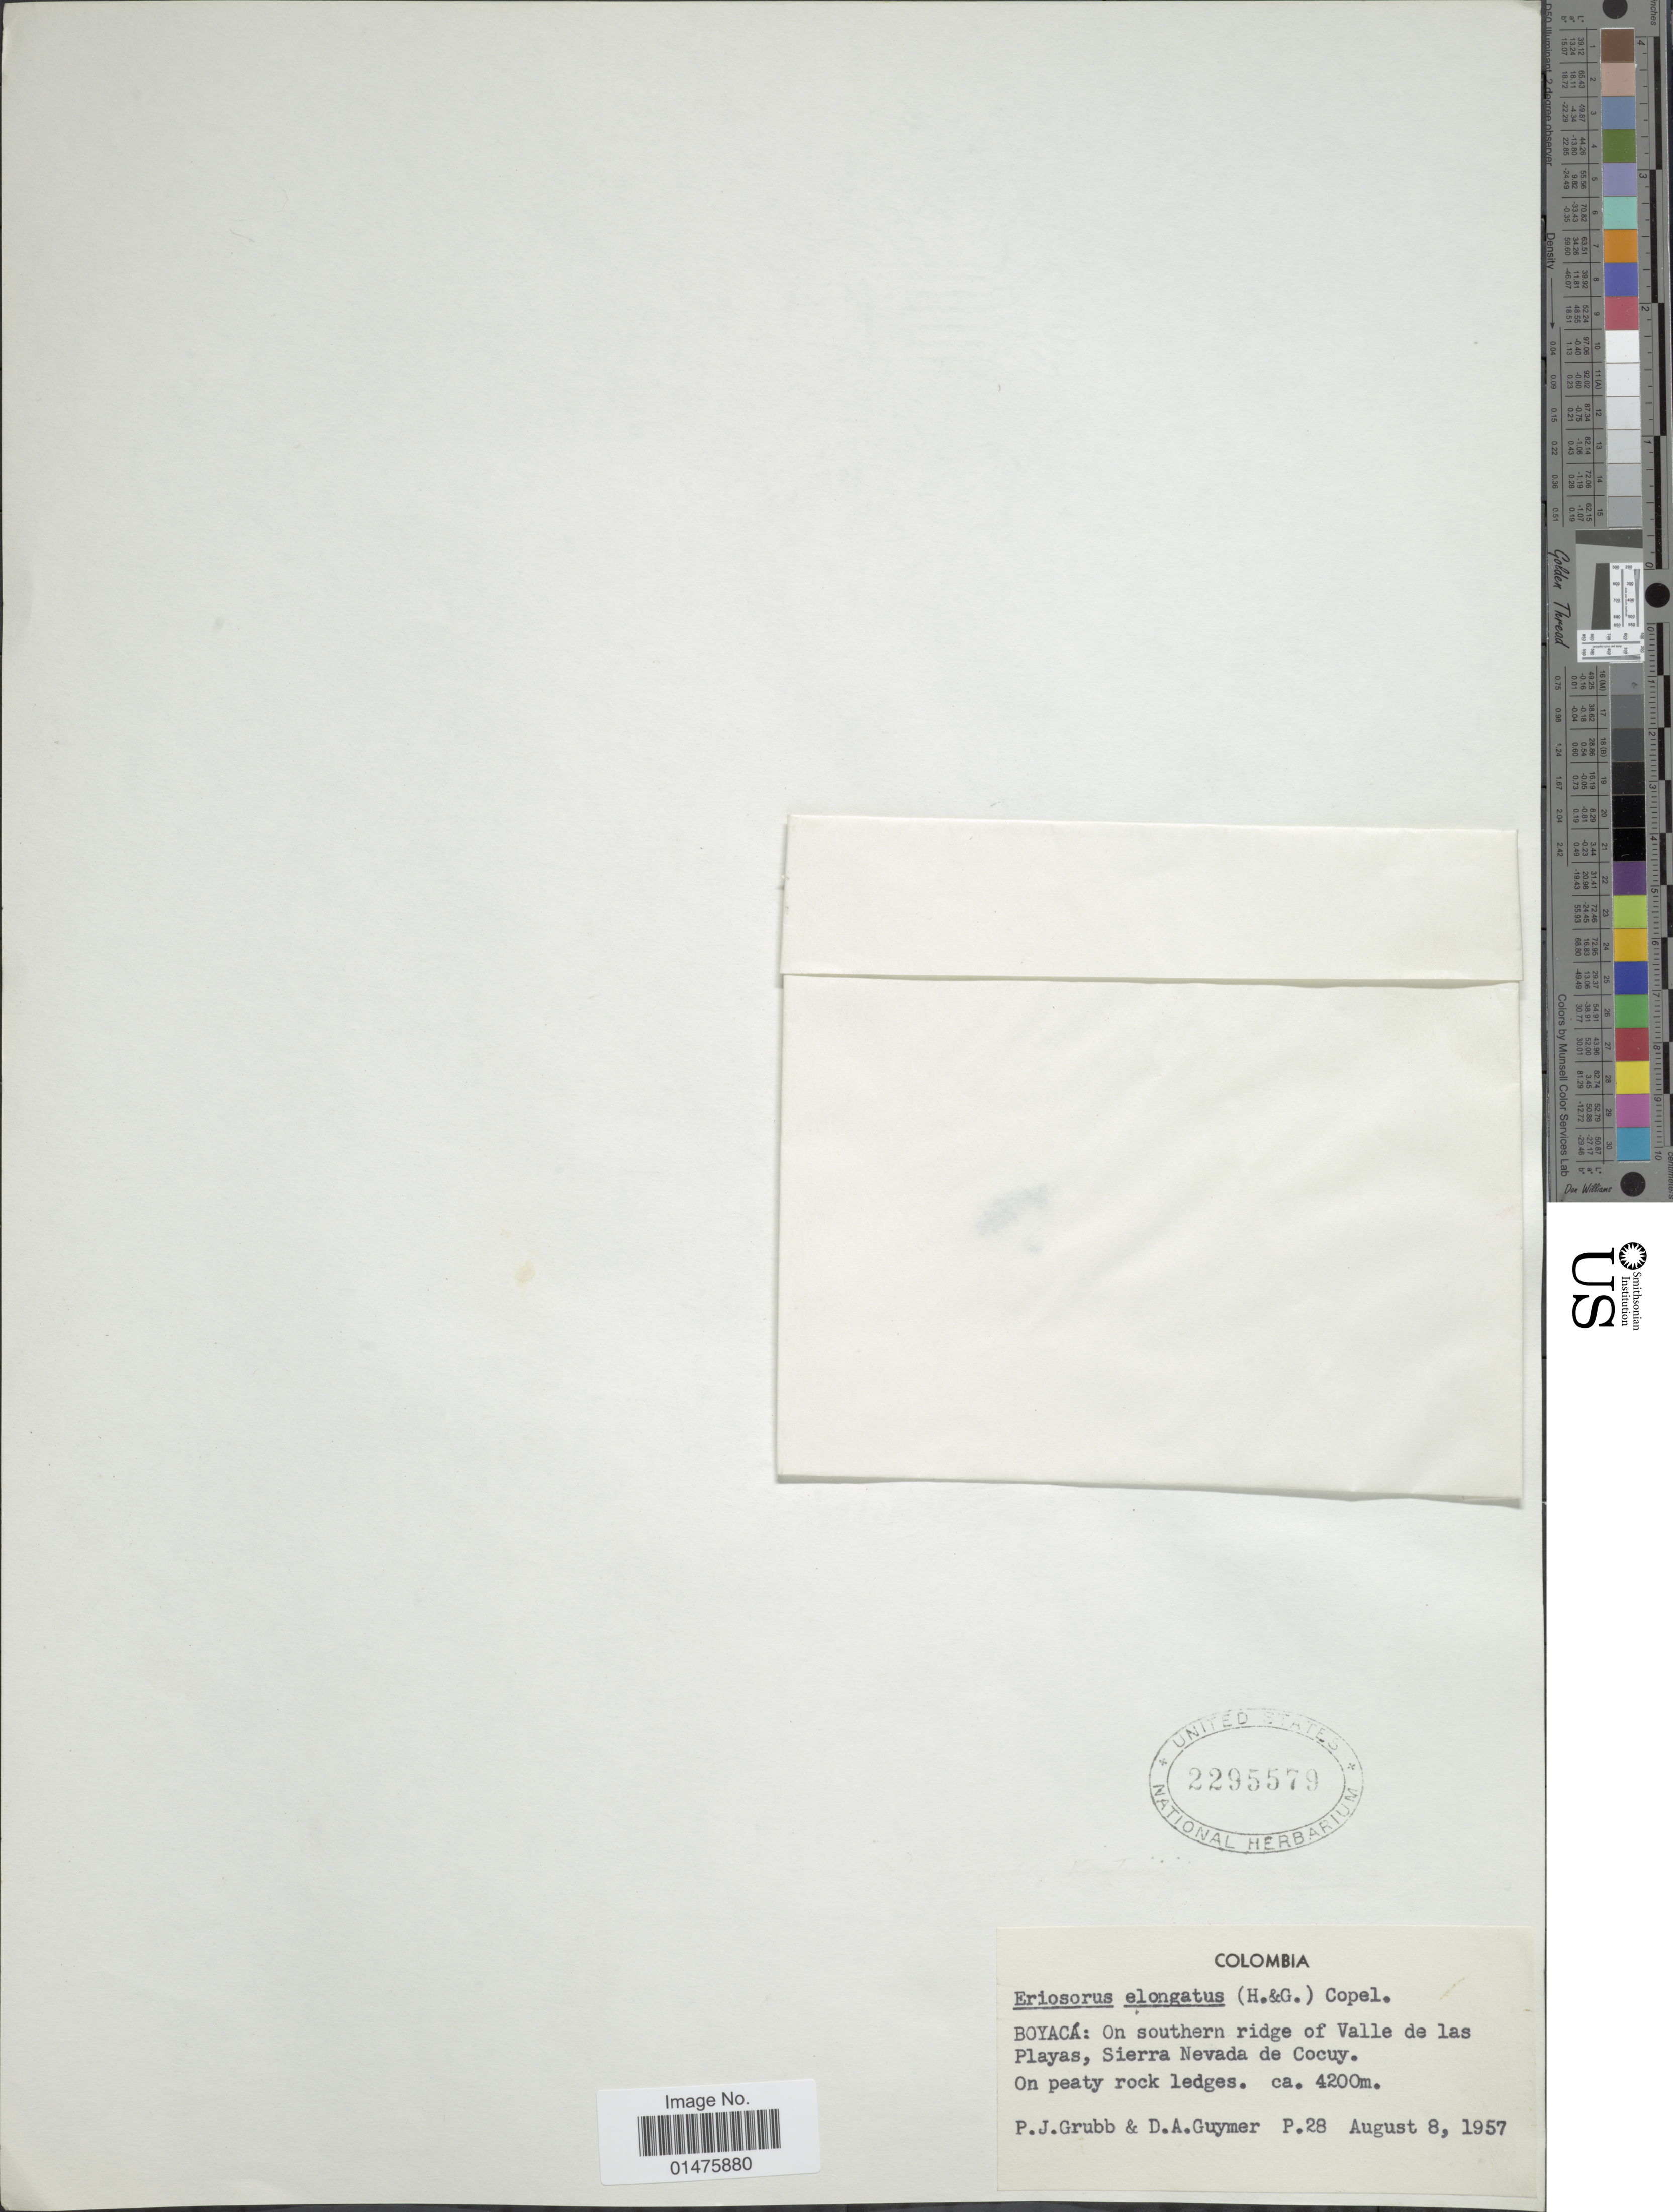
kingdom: Plantae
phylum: Tracheophyta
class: Polypodiopsida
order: Polypodiales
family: Pteridaceae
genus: Jamesonia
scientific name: Jamesonia cheilanthoides x J. jamesonia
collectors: P. J. Grubb & D. Guymer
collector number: P.28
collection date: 1957-08-08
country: Colombia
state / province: Boyacá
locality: On southern ridge of Valle de las Playas, Sierra Nevada de Cocuy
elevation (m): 4200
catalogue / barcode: US 2295579